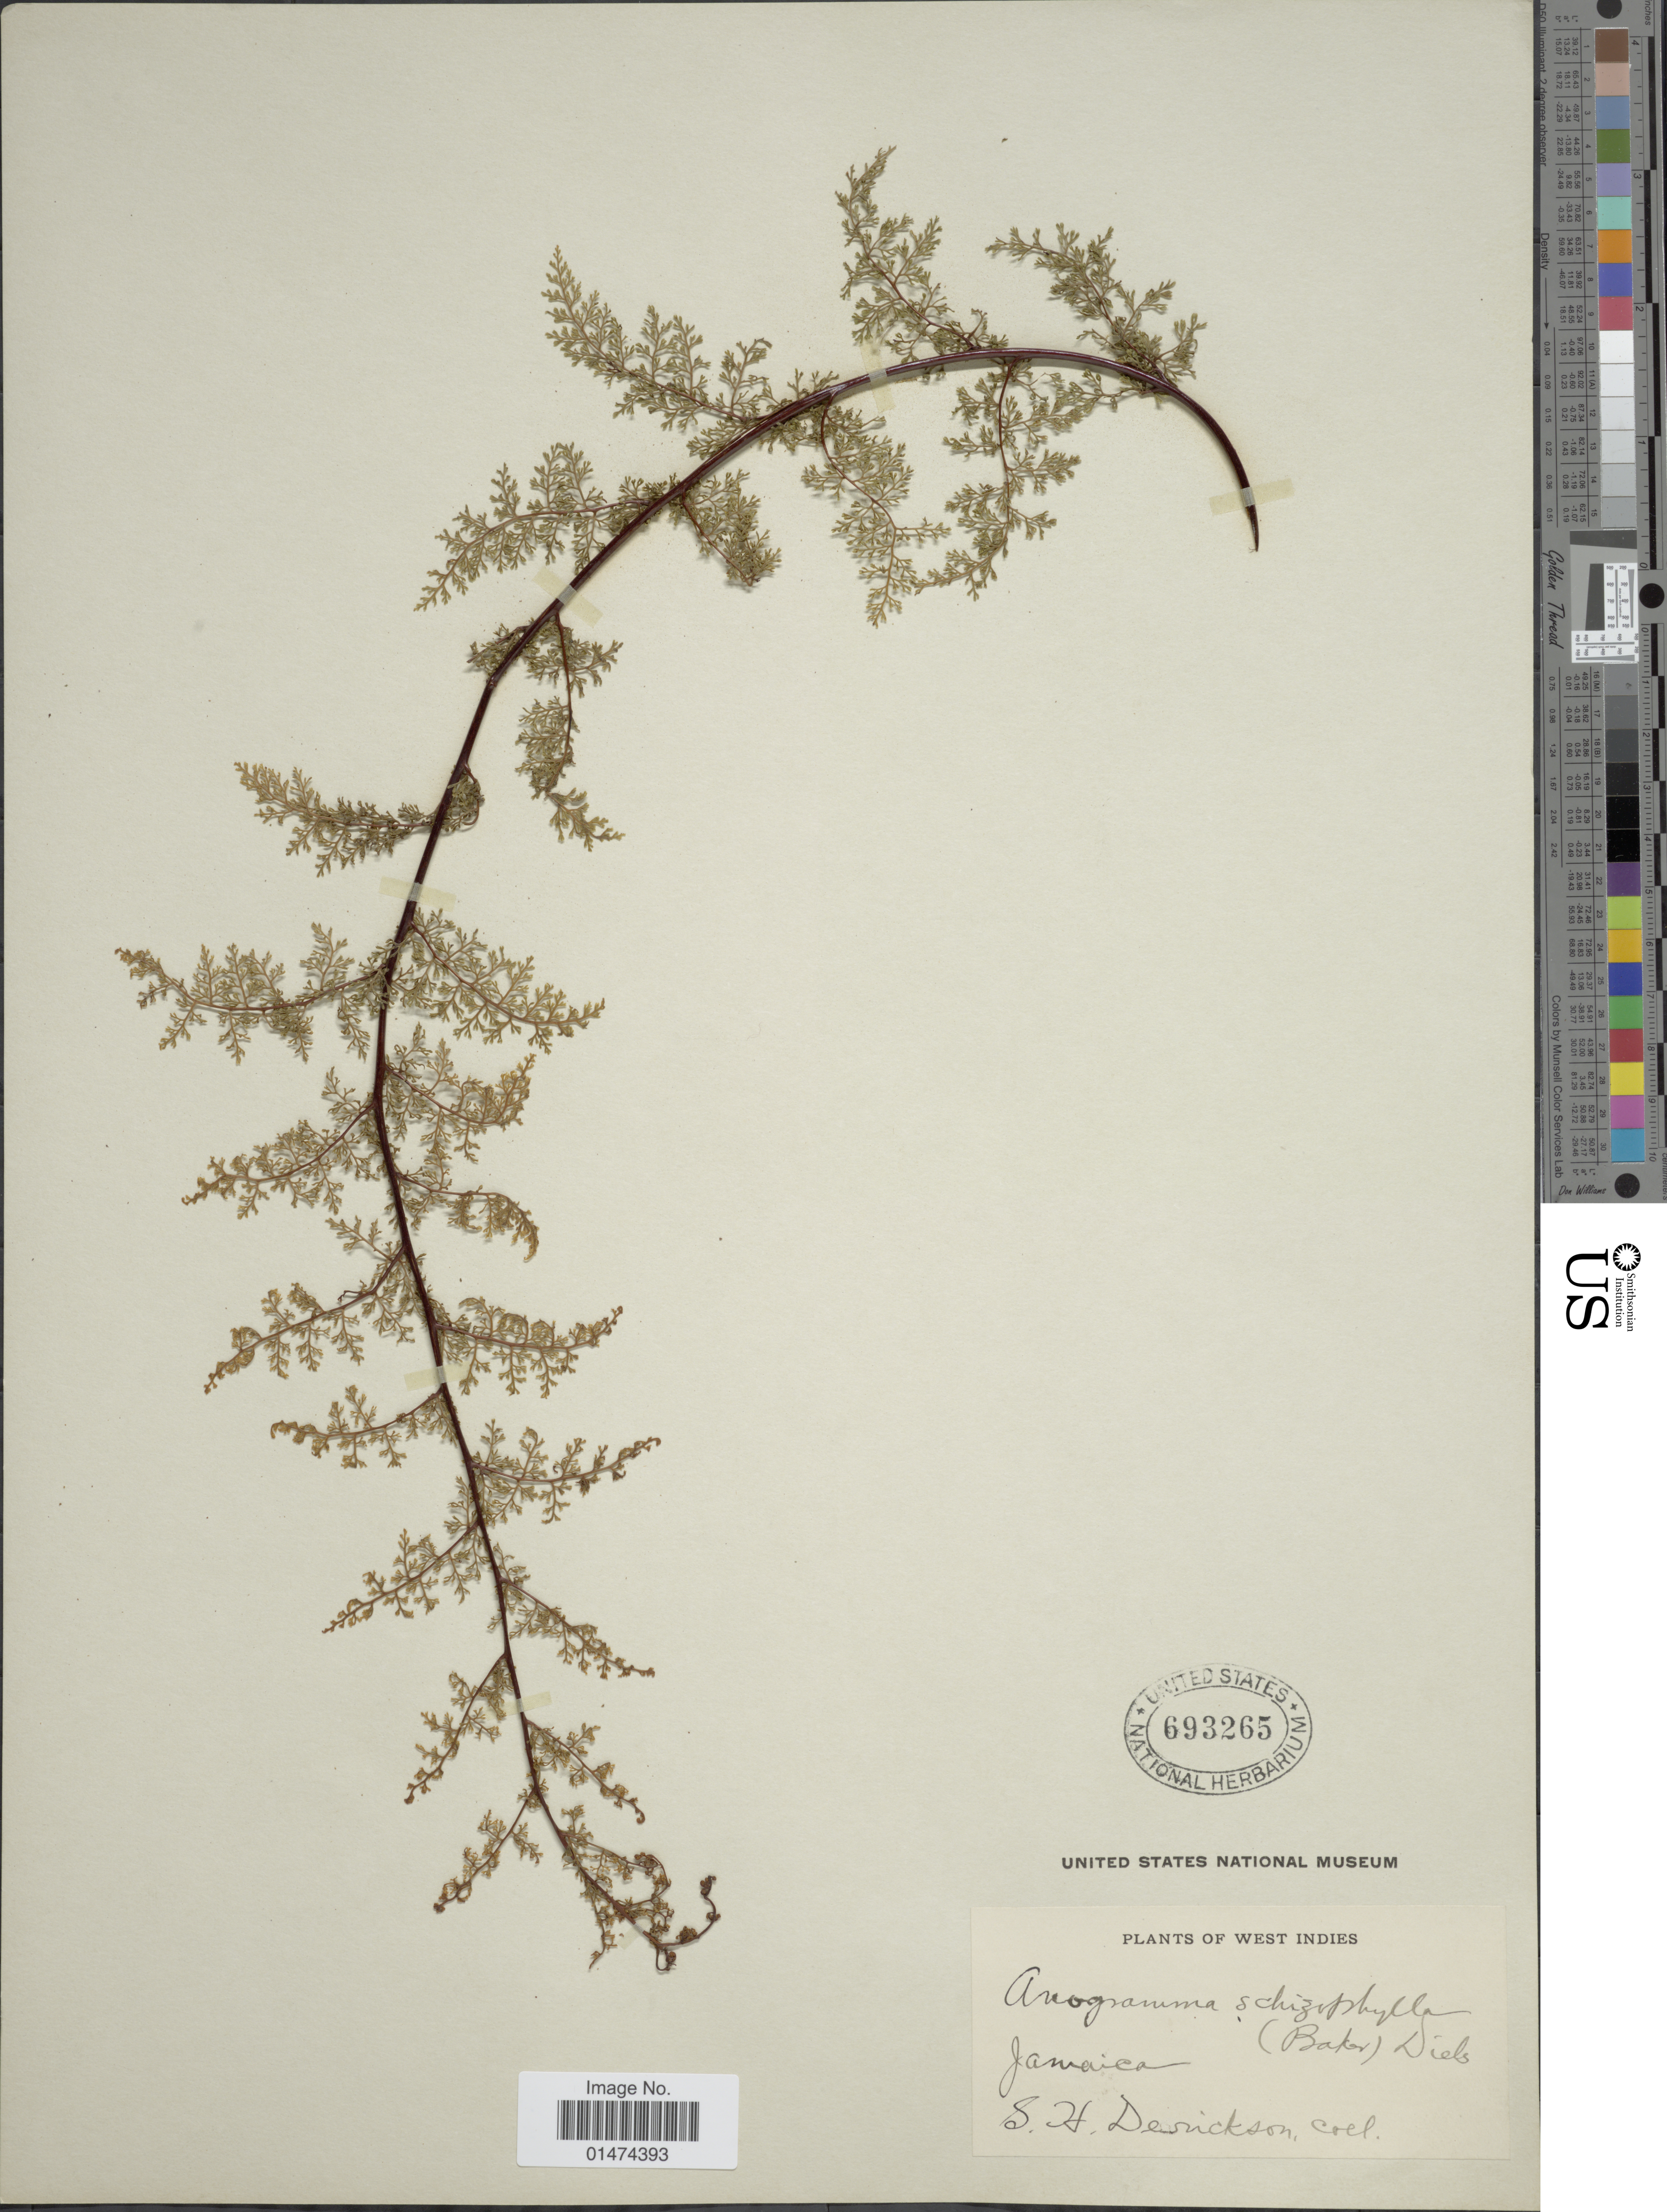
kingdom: Plantae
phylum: Tracheophyta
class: Polypodiopsida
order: Polypodiales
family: Pteridaceae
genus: Pityrogramma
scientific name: Pityrogramma schizophylla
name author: (Baker) Maxon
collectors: S. Derrickson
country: Jamaica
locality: Jamaica. West Indies.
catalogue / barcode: US 693265